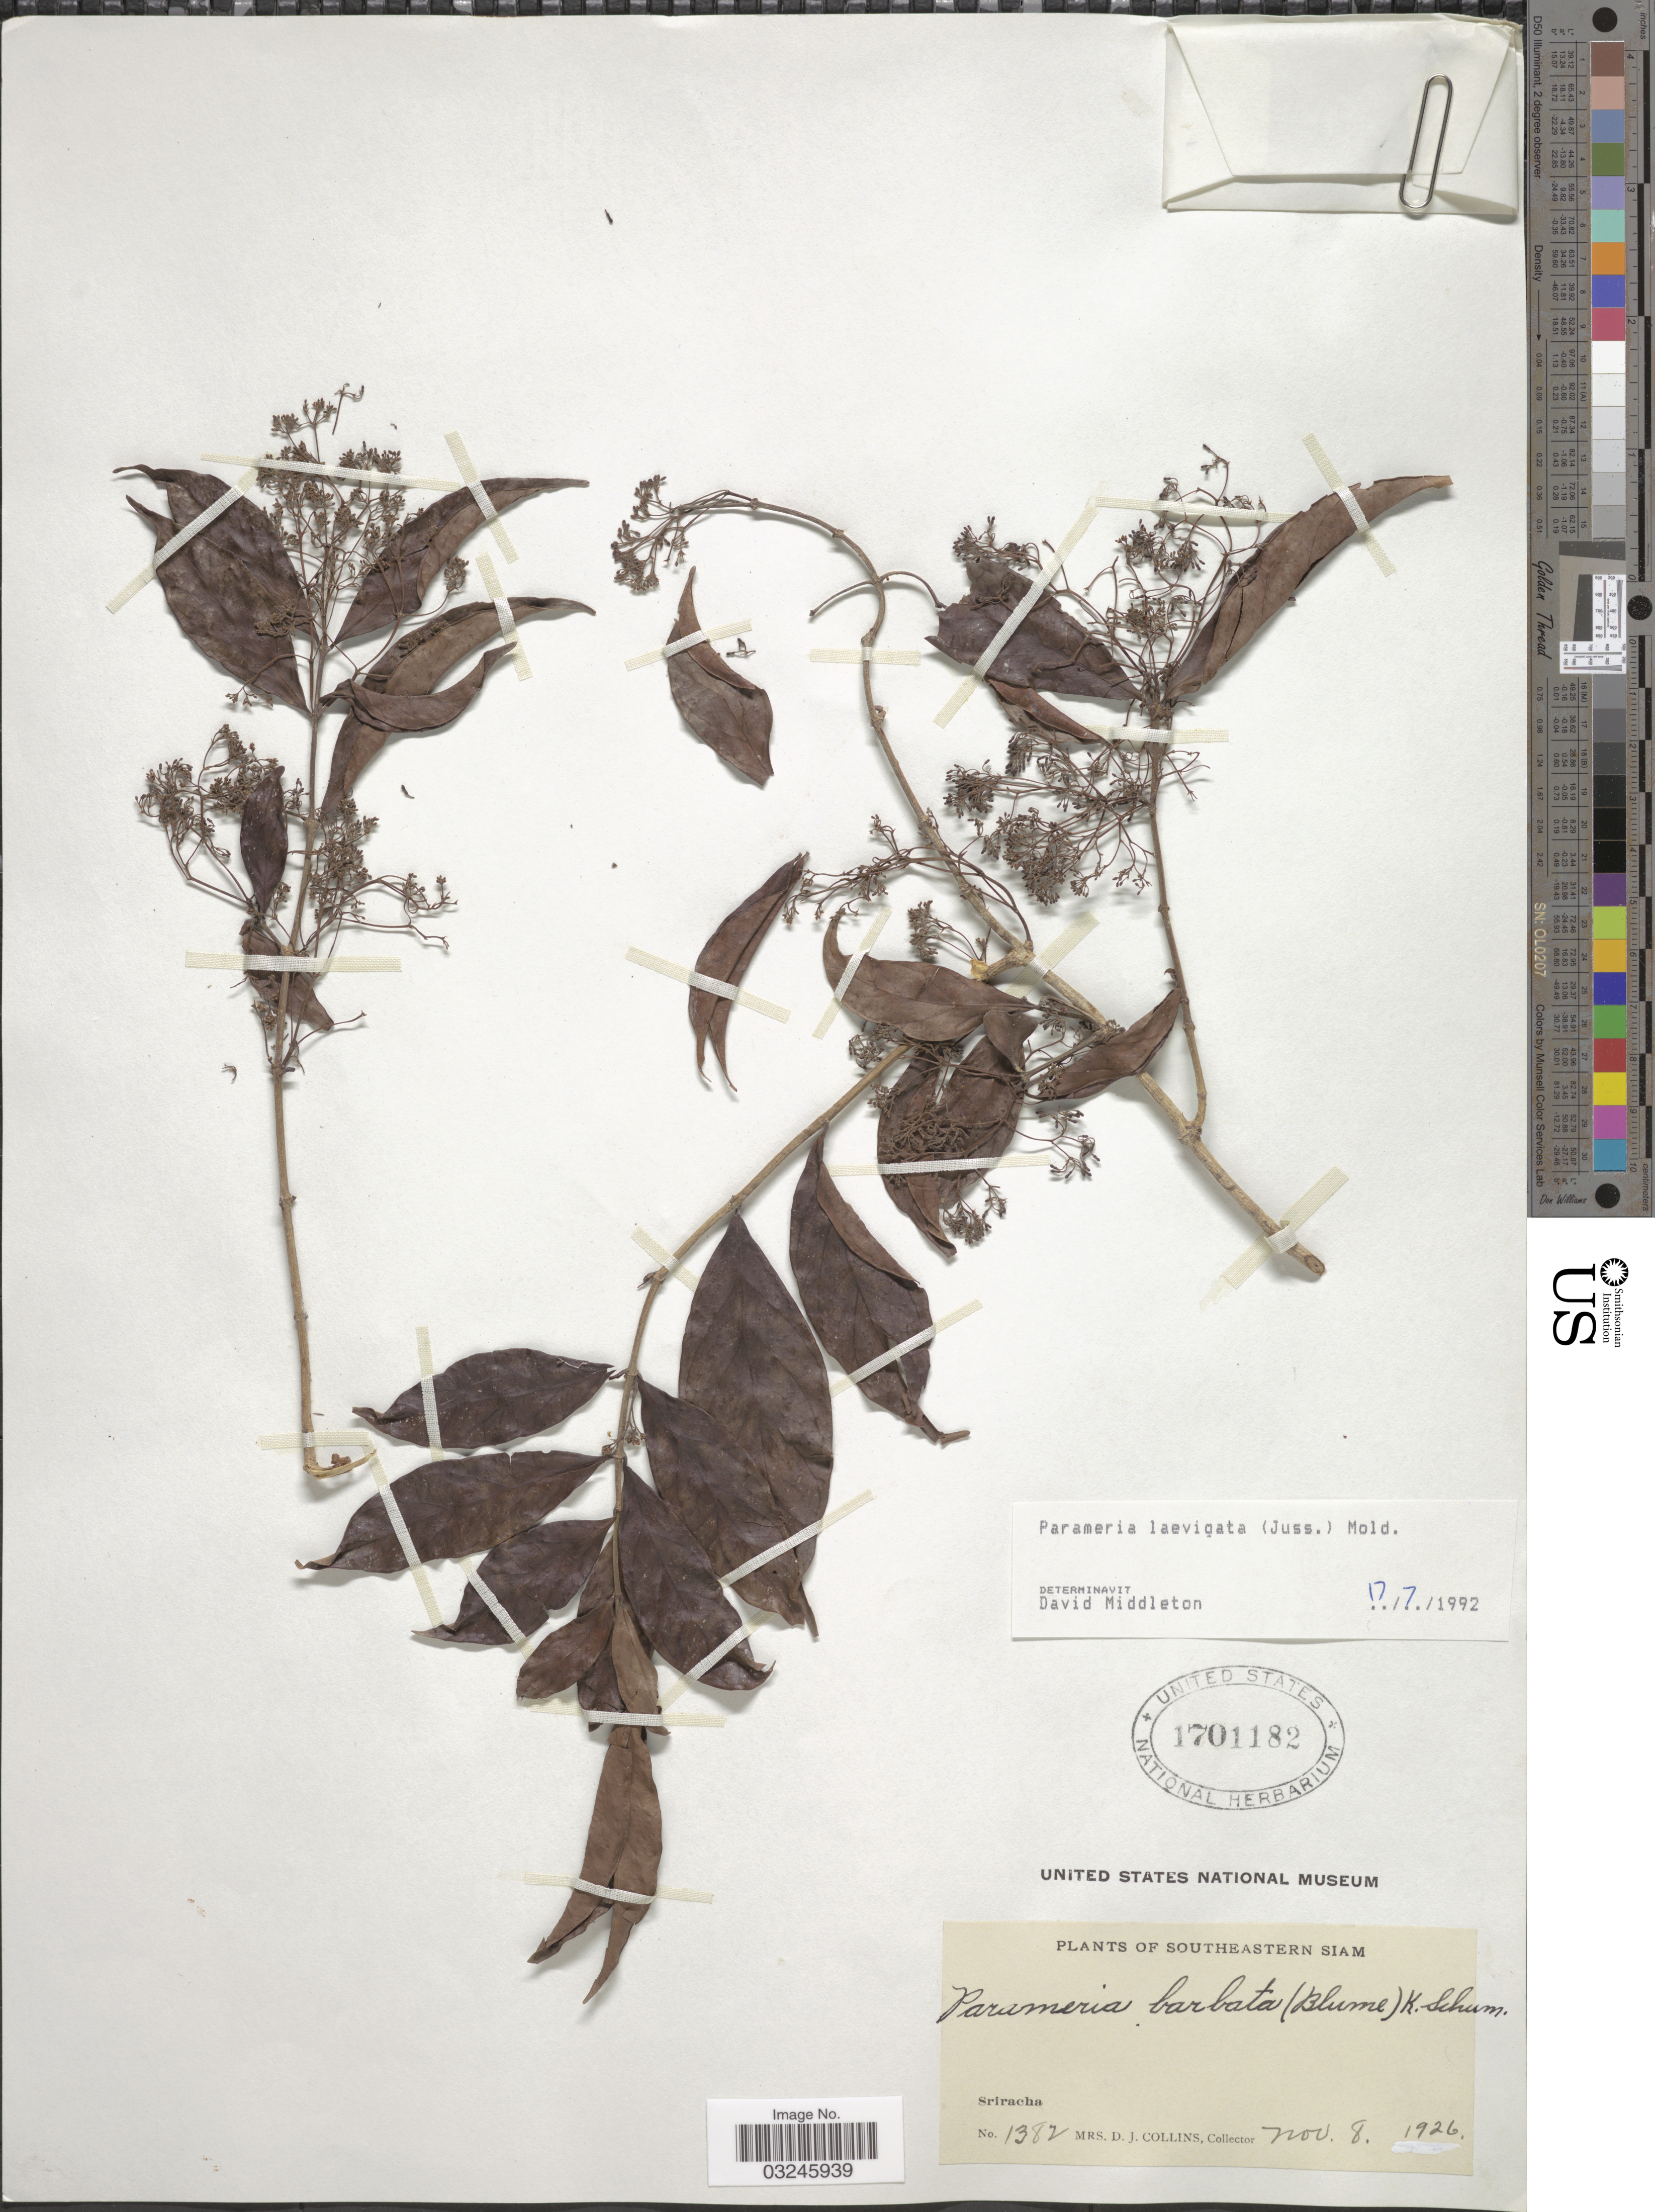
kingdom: Plantae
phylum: Tracheophyta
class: Magnoliopsida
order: Gentianales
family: Apocynaceae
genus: Parameria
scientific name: Parameria laevigata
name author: (Juss.) Moldenke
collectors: Mrs. D. J. Collins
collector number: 1382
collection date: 1926-11-08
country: Thailand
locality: Southeastern Siam, Sriracha.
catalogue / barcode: US 1701182